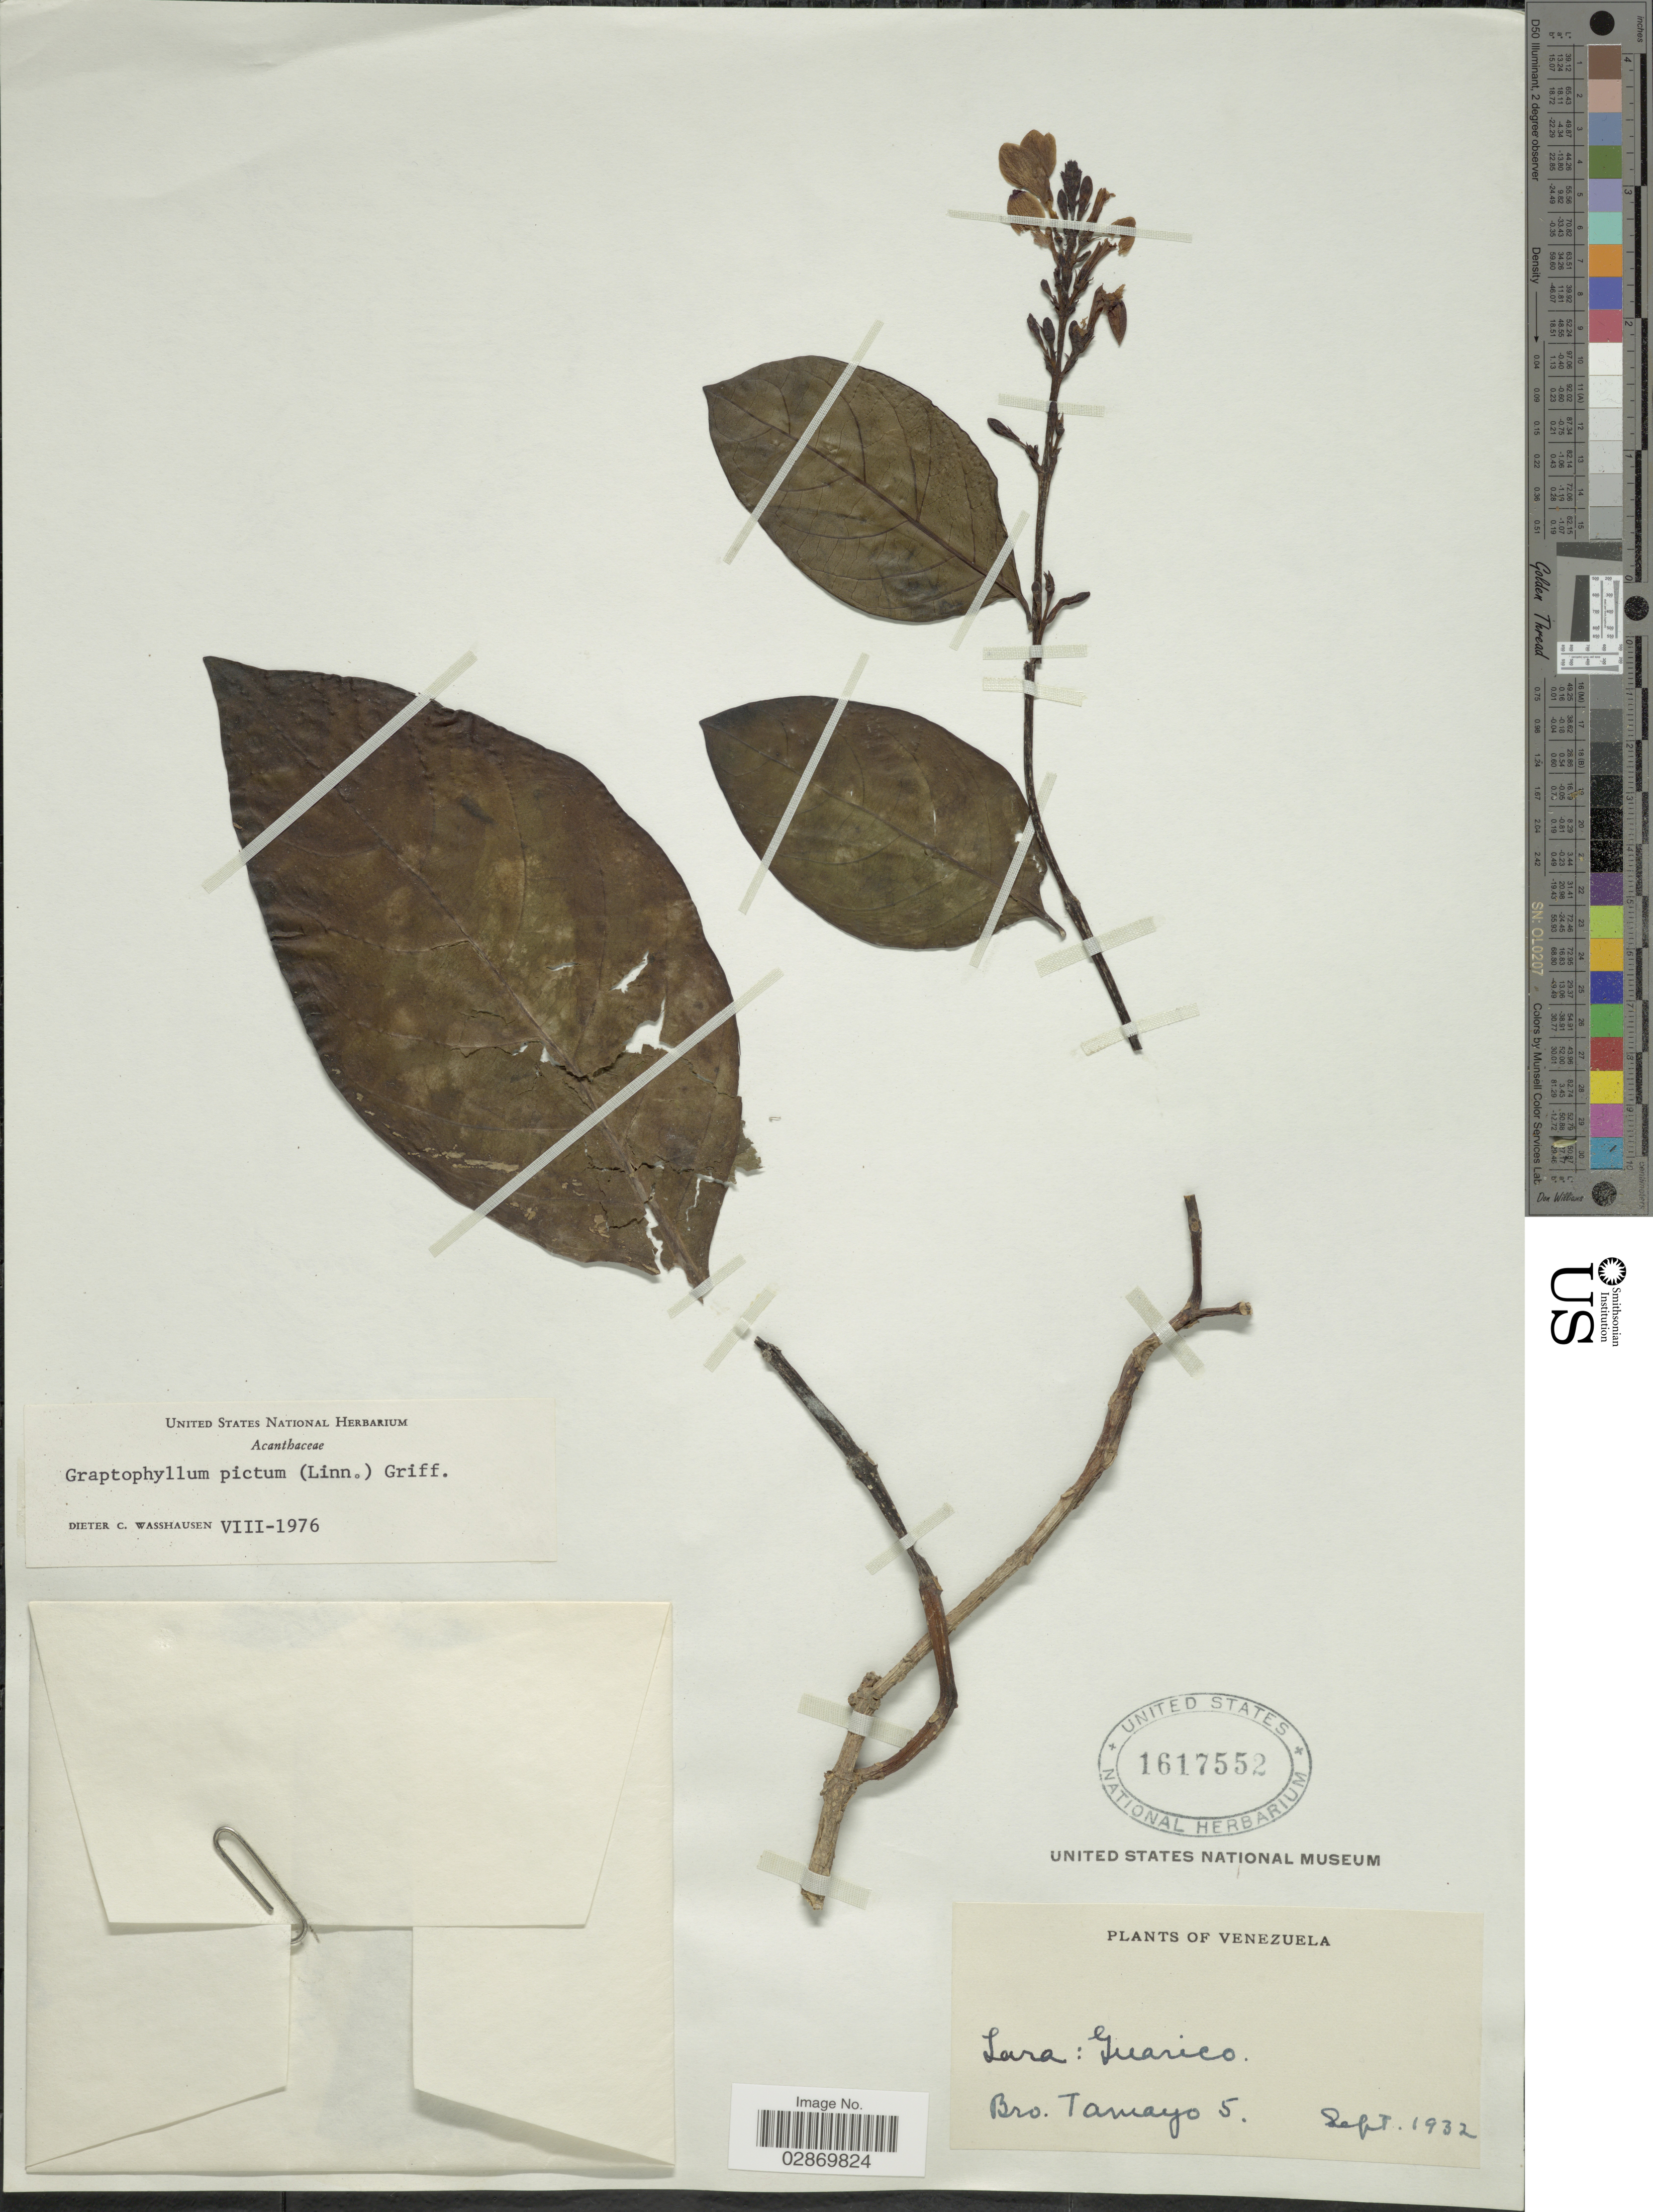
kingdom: Plantae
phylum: Tracheophyta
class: Magnoliopsida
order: Lamiales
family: Acanthaceae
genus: Pseuderanthemum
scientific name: Pseuderanthemum atropurpureum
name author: (W. Bull) L.H. Bailey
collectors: F. Tamayo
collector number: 5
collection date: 1932-09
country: Venezuela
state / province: Lara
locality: Guarico.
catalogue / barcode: US 1617552